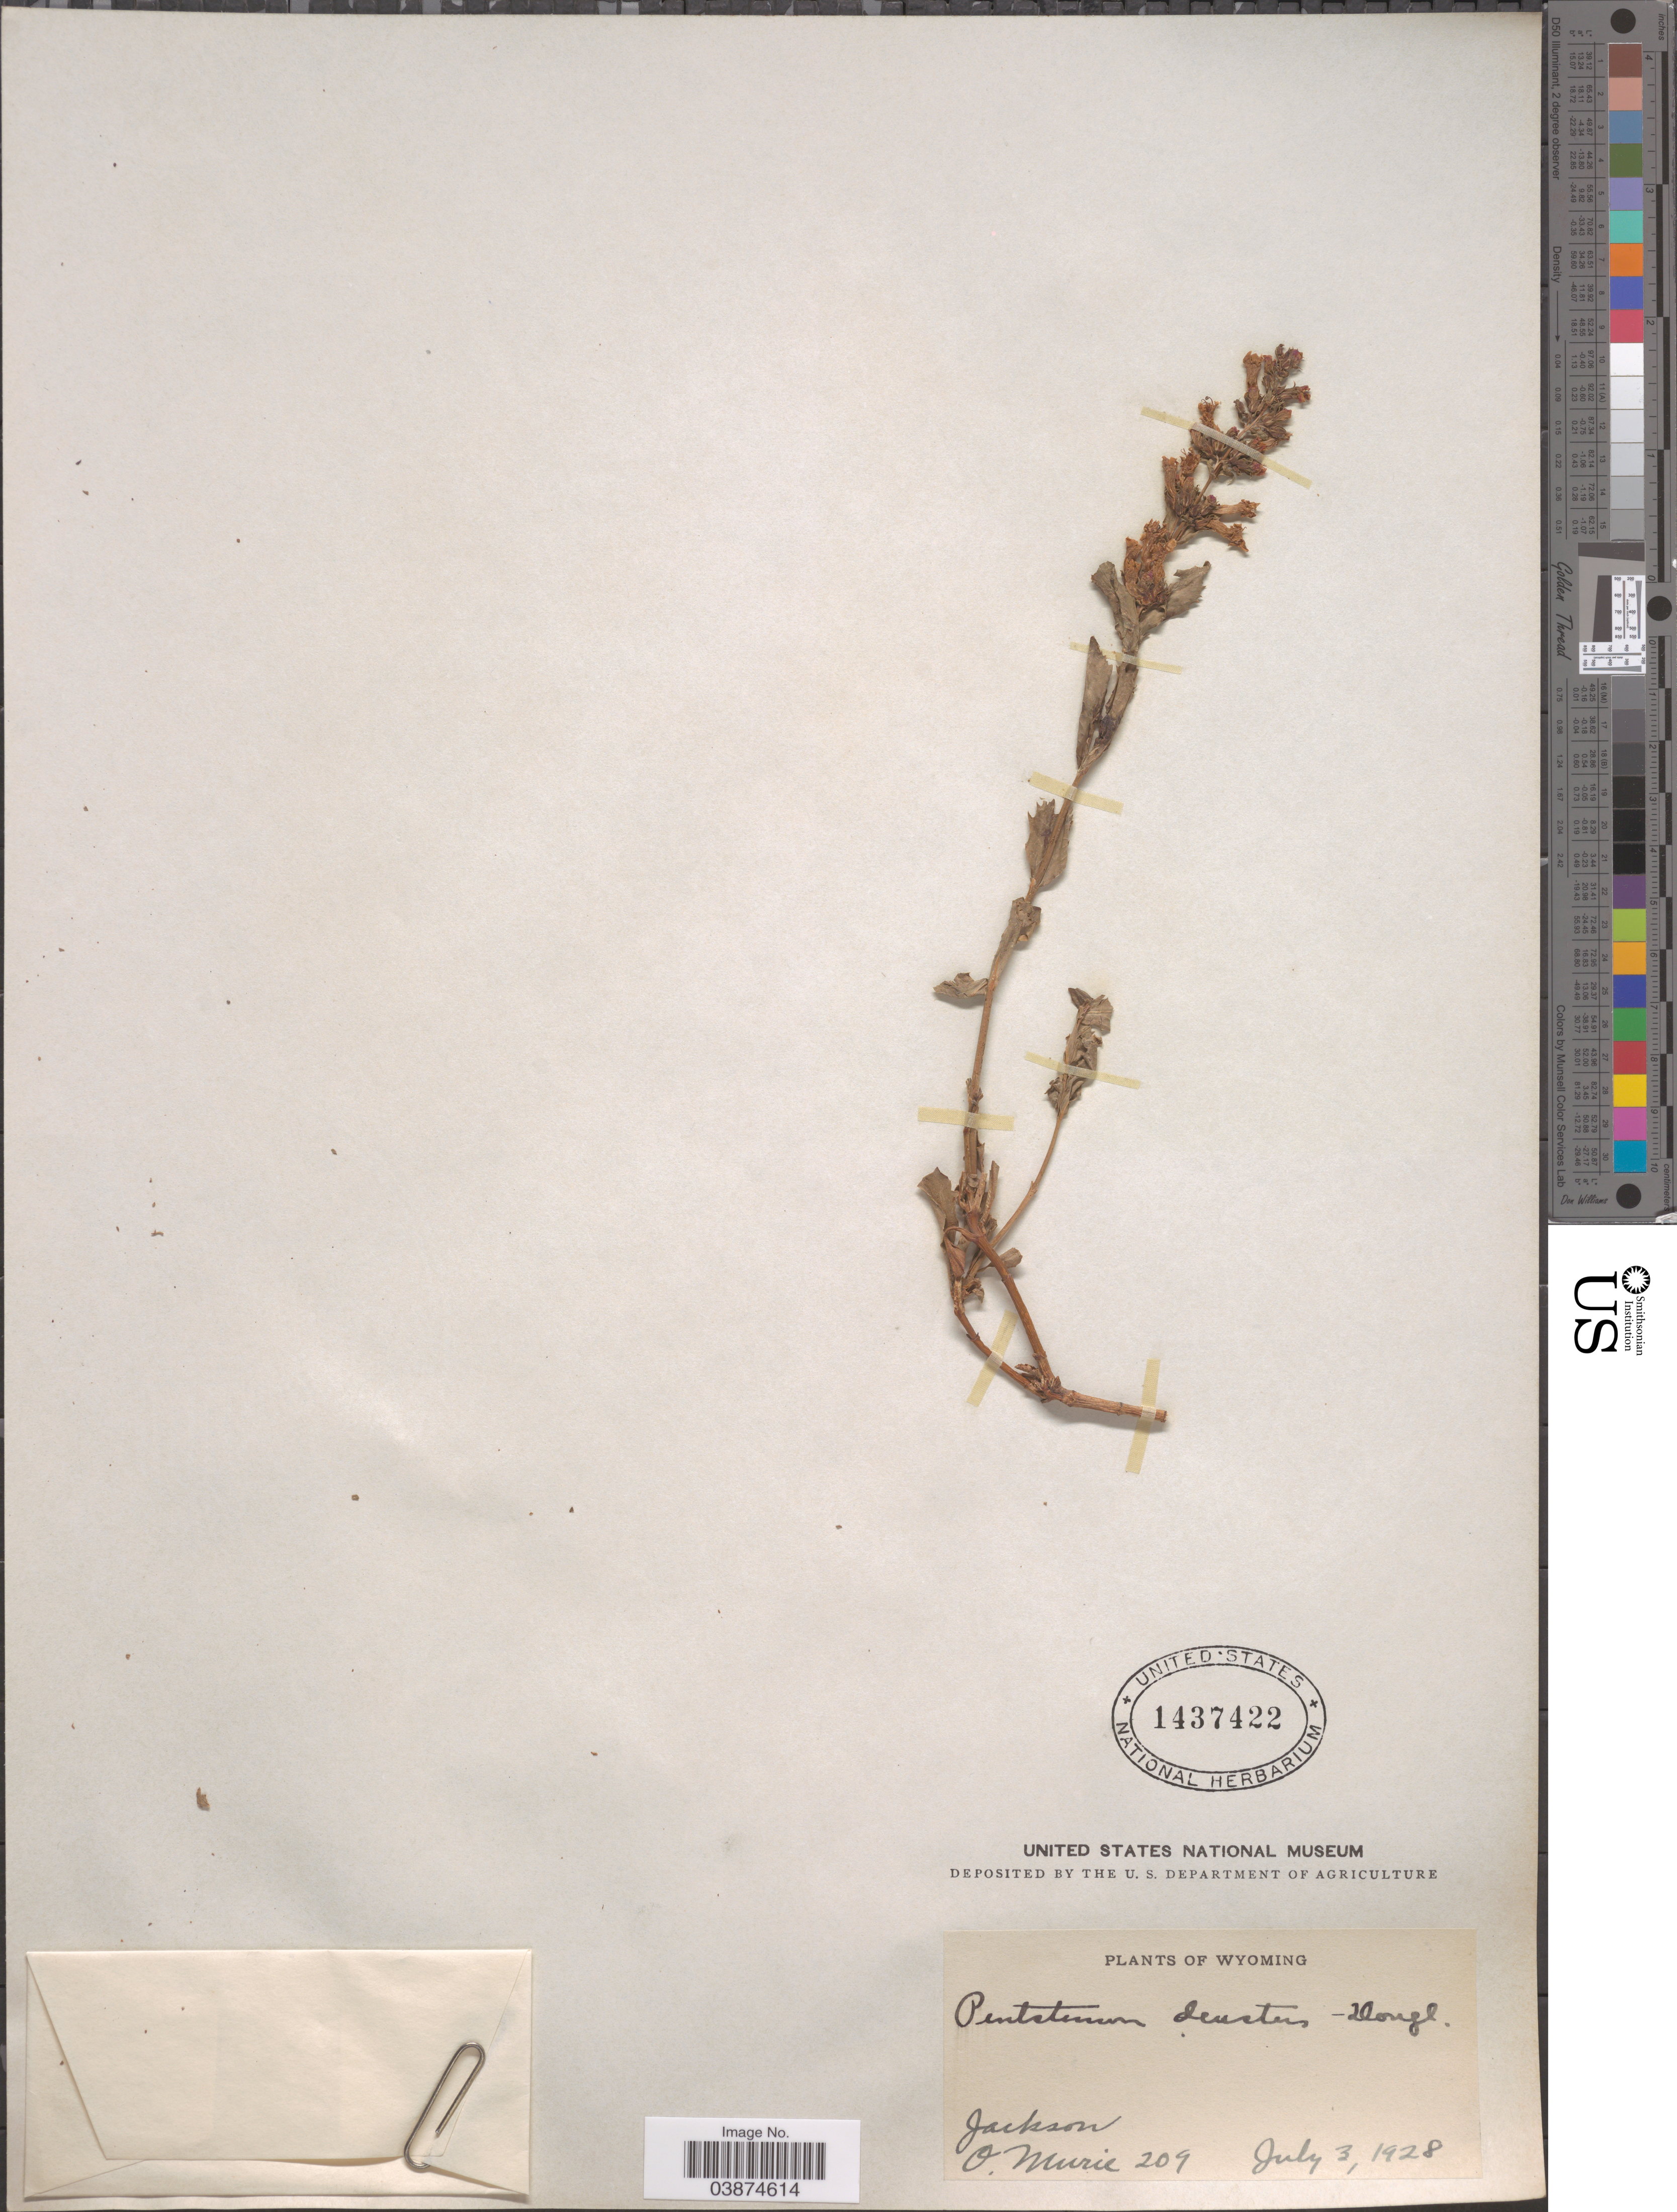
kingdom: Plantae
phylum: Tracheophyta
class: Magnoliopsida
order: Lamiales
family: Plantaginaceae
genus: Penstemon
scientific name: Penstemon deustus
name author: Douglas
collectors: O. Murie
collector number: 209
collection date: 1928-07-03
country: United States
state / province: Wyoming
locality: Jackson.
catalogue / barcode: US 1437422